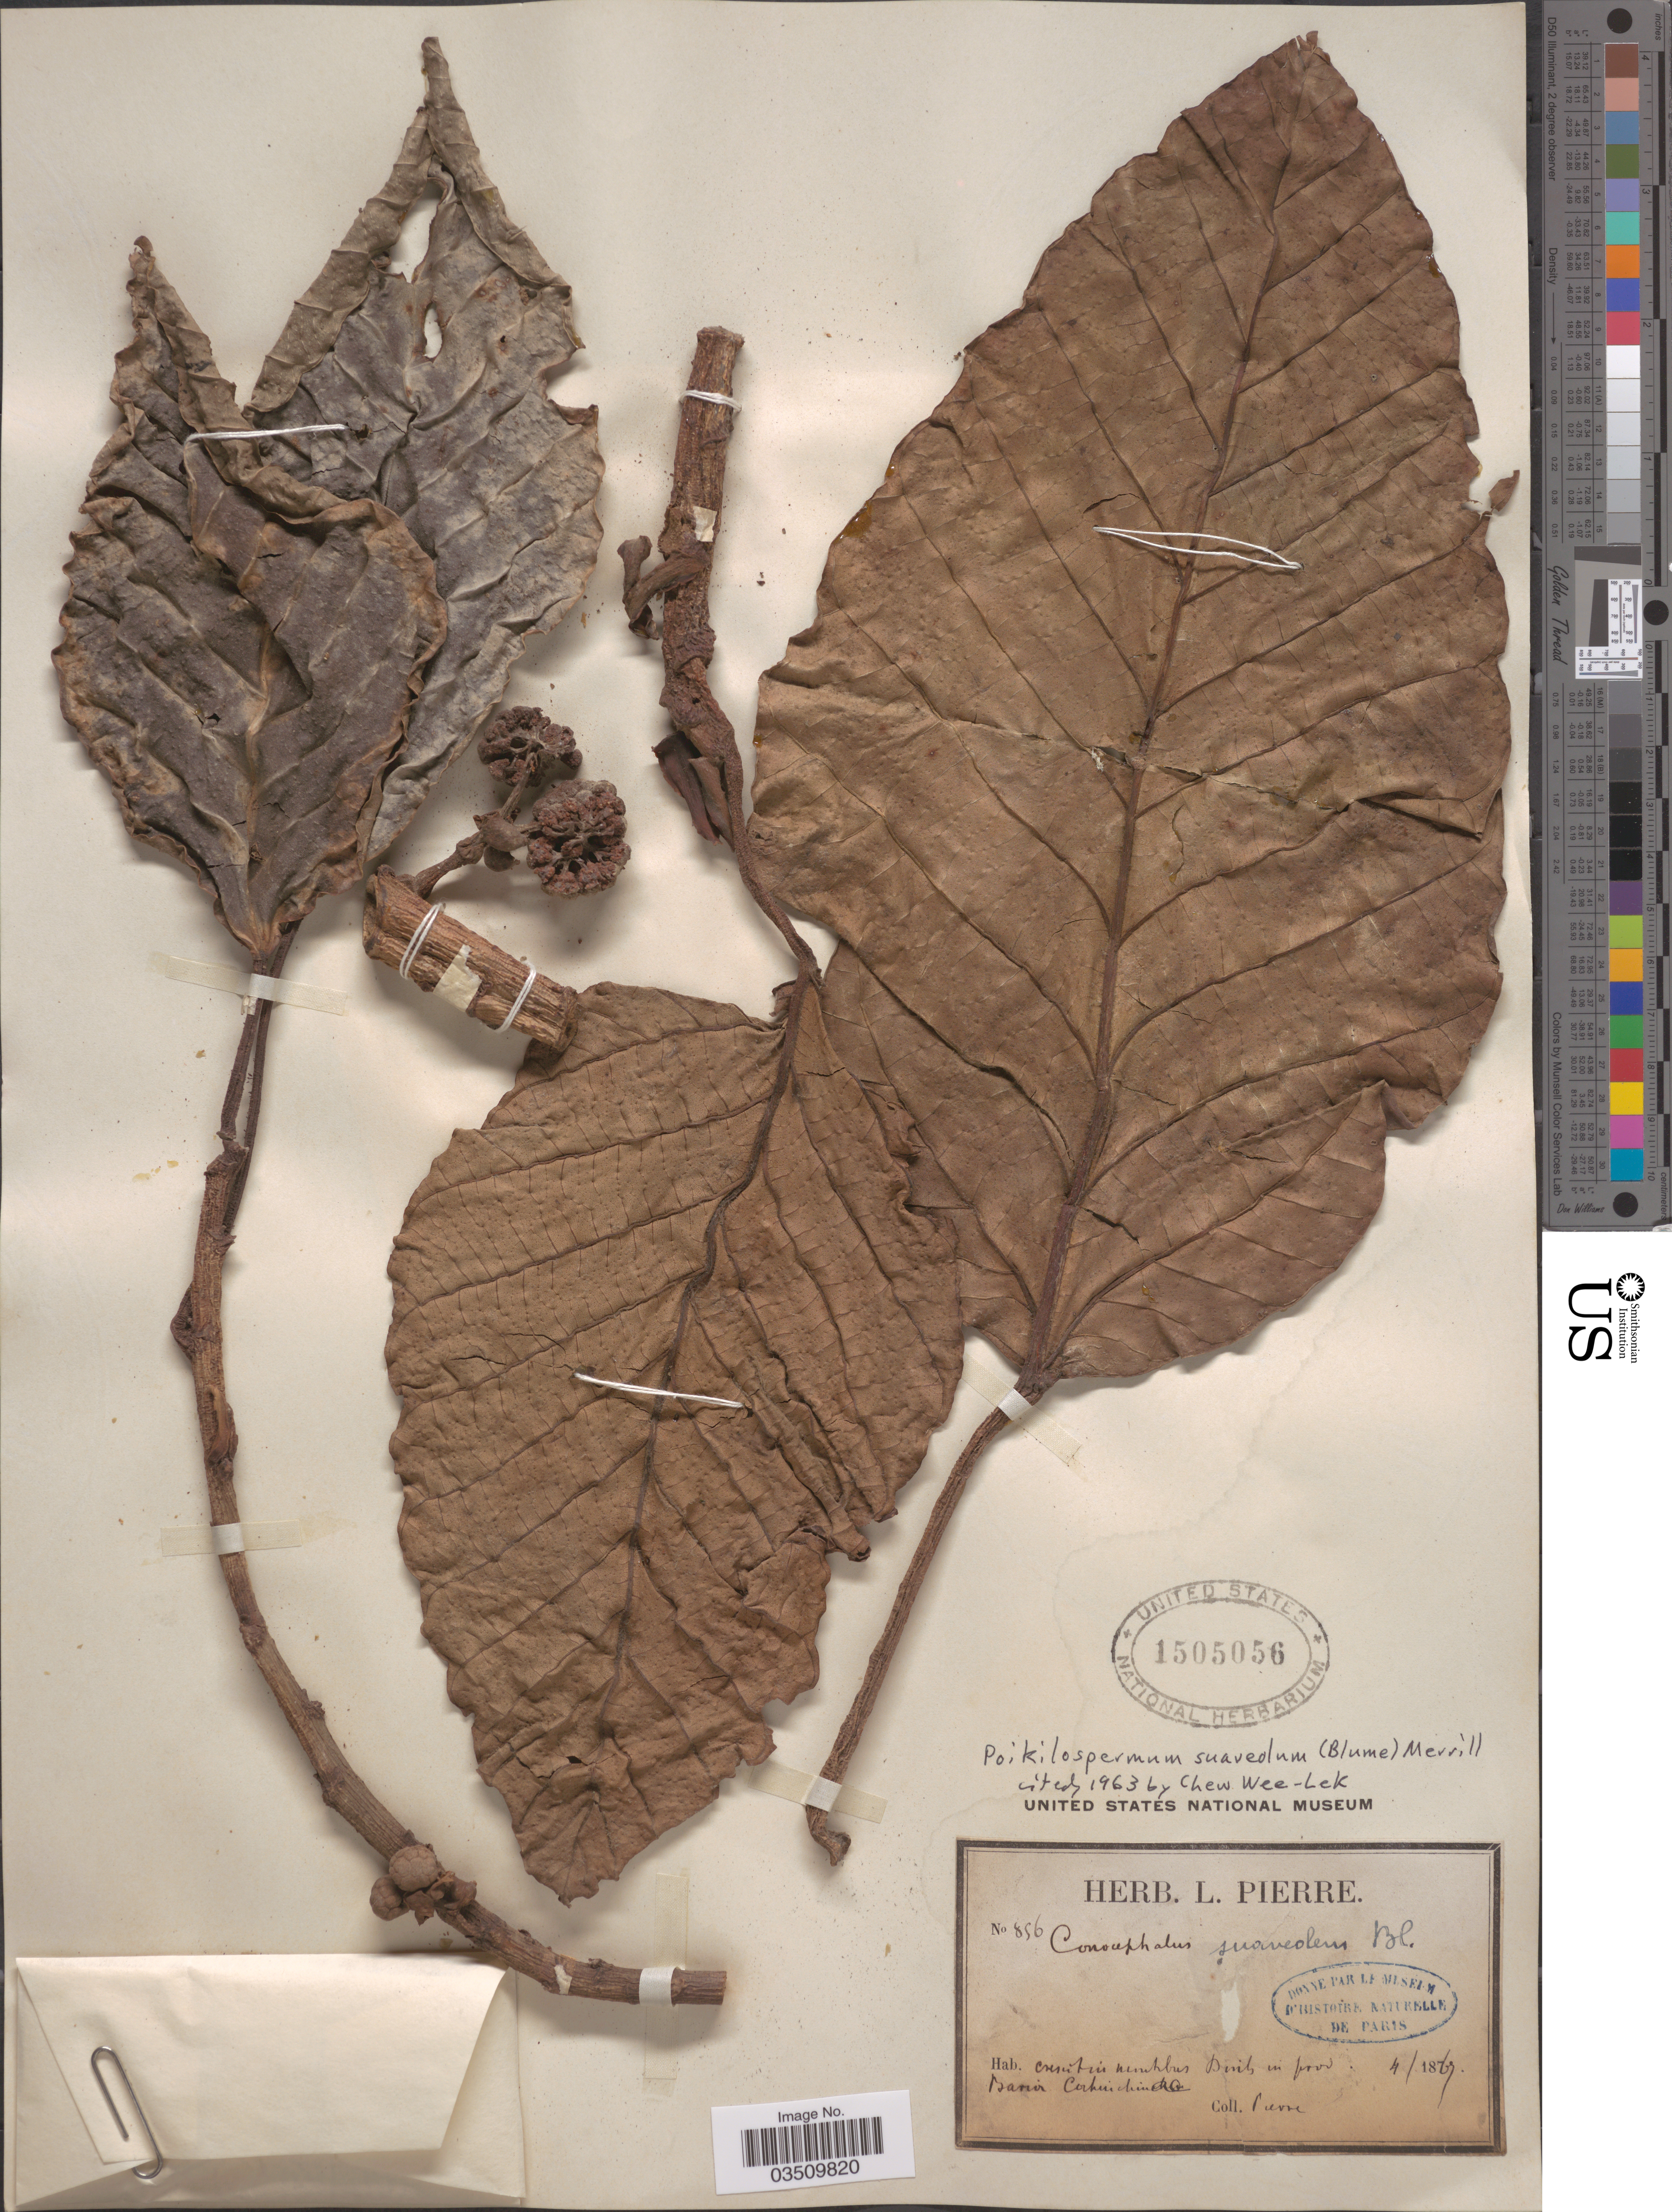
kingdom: Plantae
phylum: Tracheophyta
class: Magnoliopsida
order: Rosales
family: Urticaceae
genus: Poikilospermum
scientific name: Poikilospermum suaveolens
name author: (Blume) Merr.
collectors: L. Pierre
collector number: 856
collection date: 1867-04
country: Vietnam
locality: Dinh in prov. Baria Cochinchine.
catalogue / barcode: US 1505056